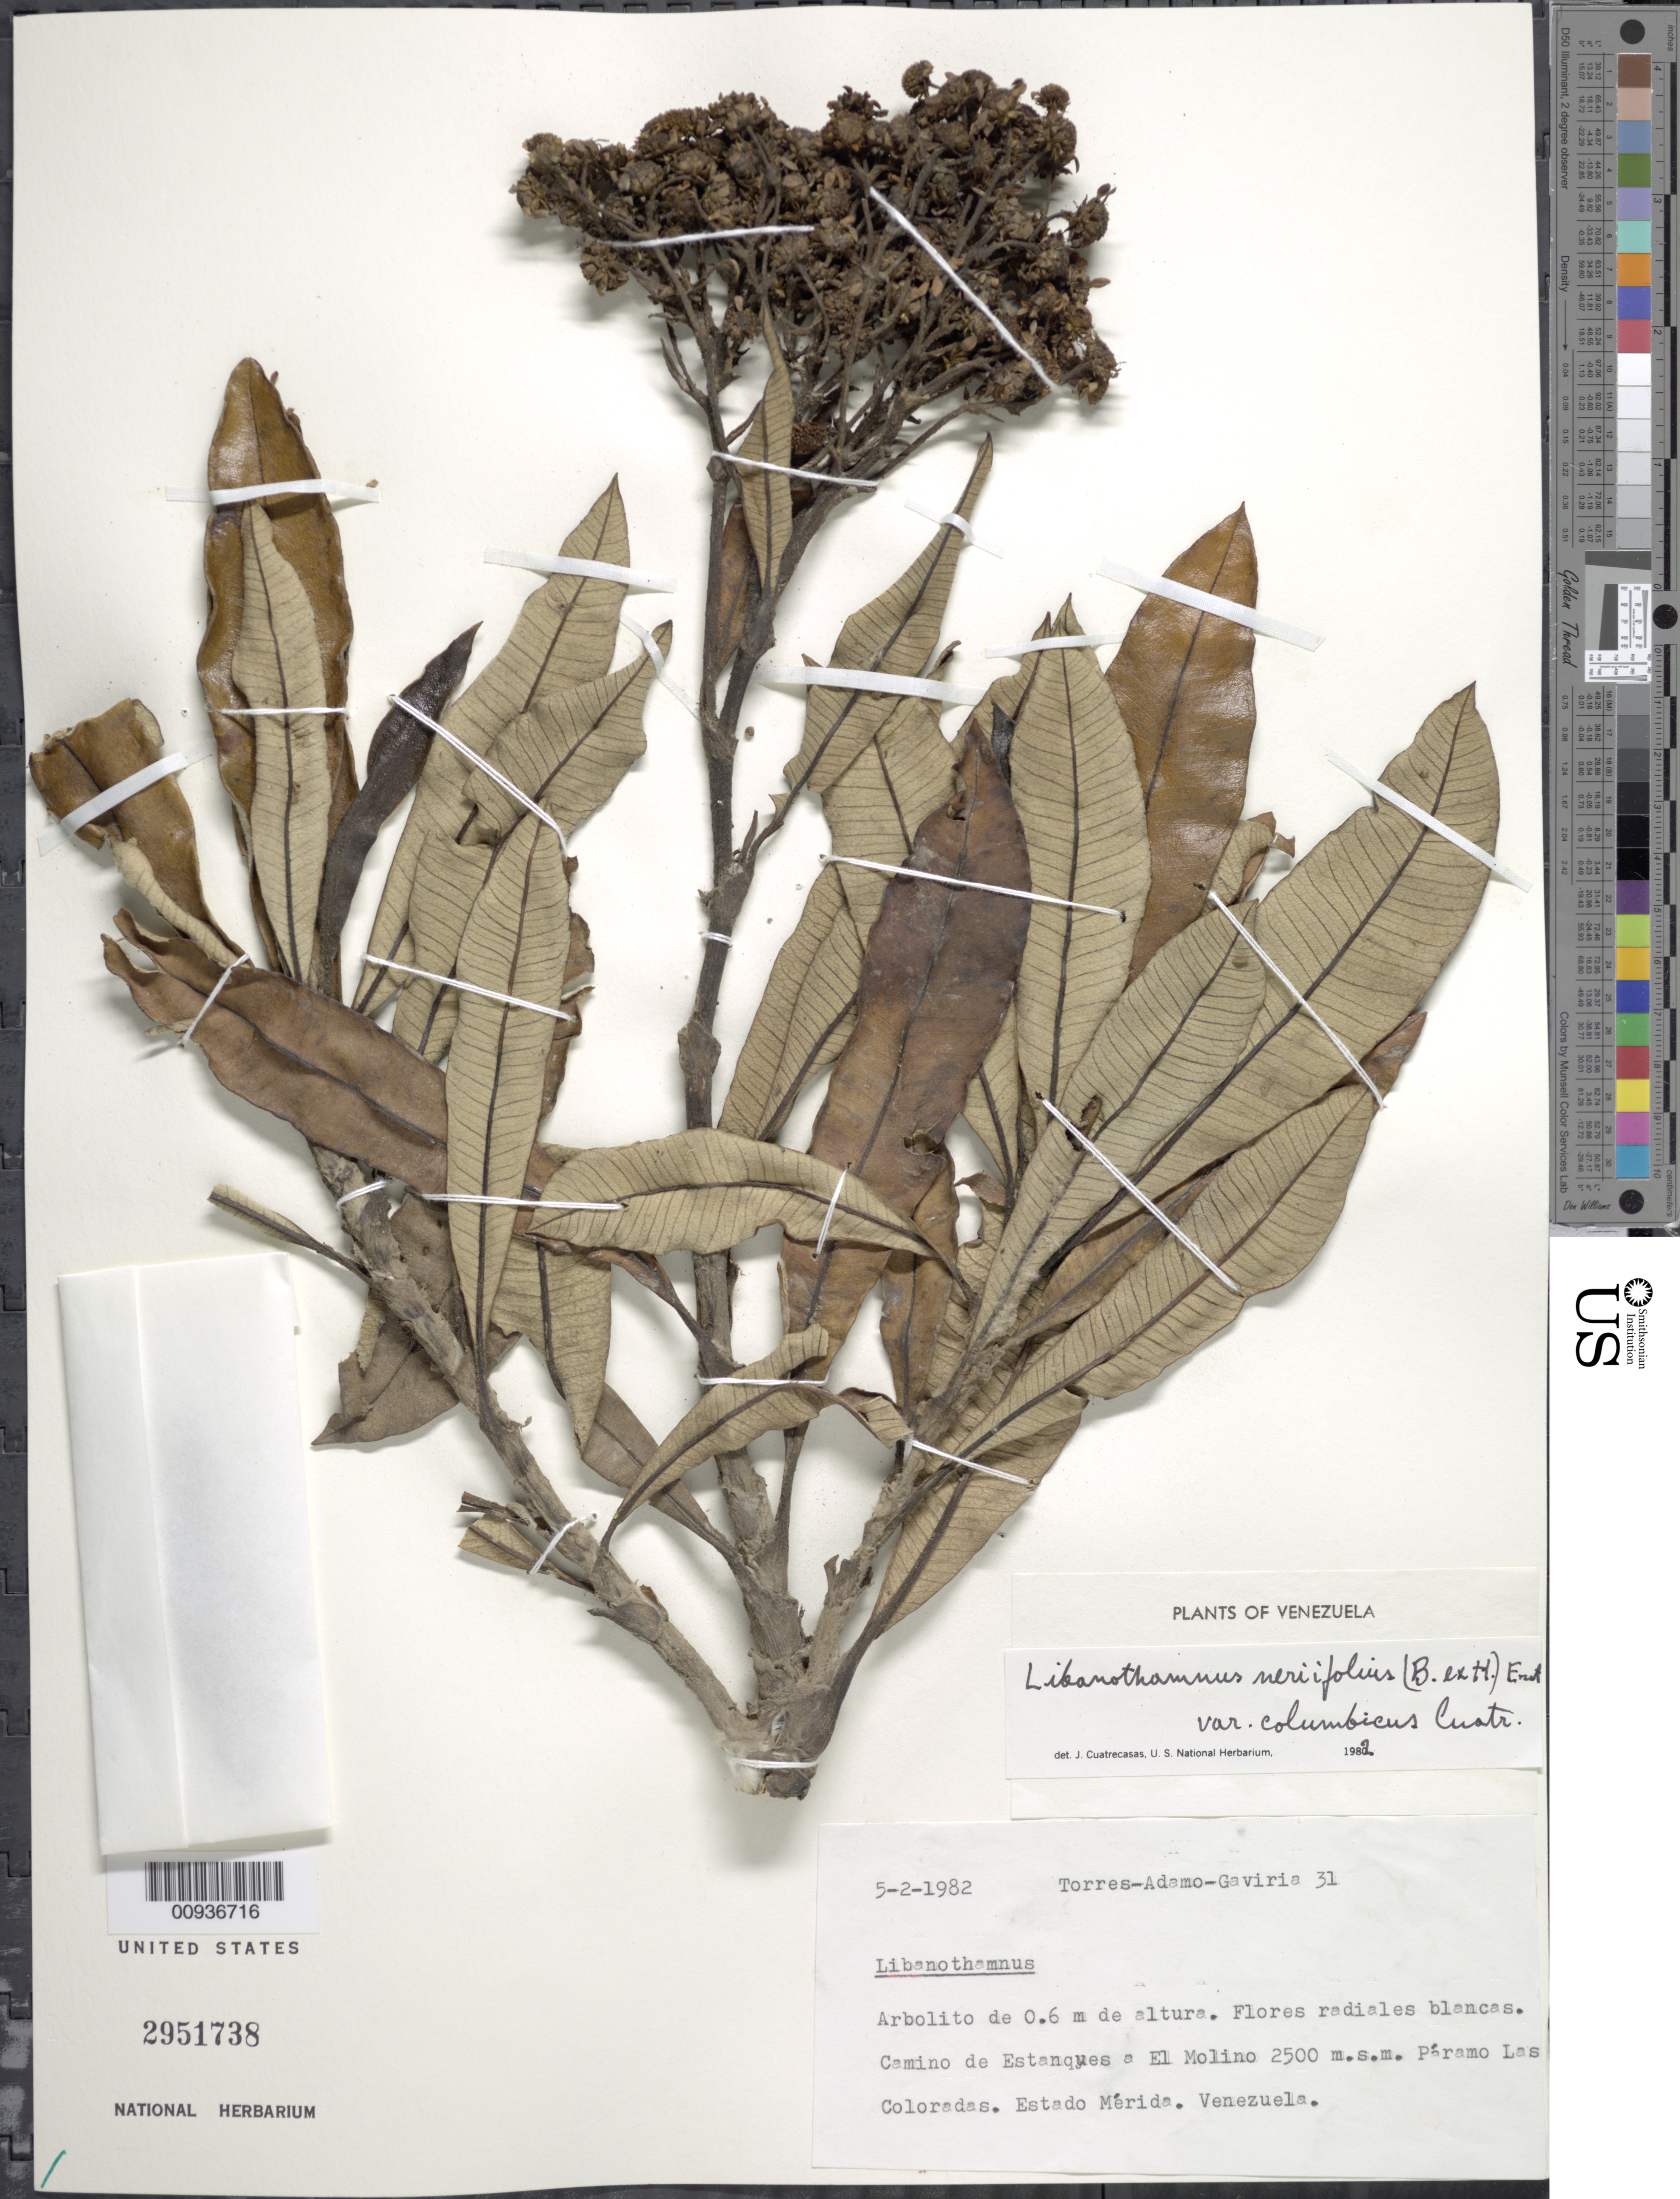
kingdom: Plantae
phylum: Tracheophyta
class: Magnoliopsida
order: Asterales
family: Asteraceae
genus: Libanothamnus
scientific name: Libanothamnus neriifolius var. columbicus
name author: (Cuatrec.) Cuatrec.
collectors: F. Torres, G. Adamo & J. Gaviria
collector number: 31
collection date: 1982-02-05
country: Venezuela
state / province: Mérida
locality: Páramo de Las Coloradas. Camino de Estanques A El Molino.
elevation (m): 2500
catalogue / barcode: US 2951738